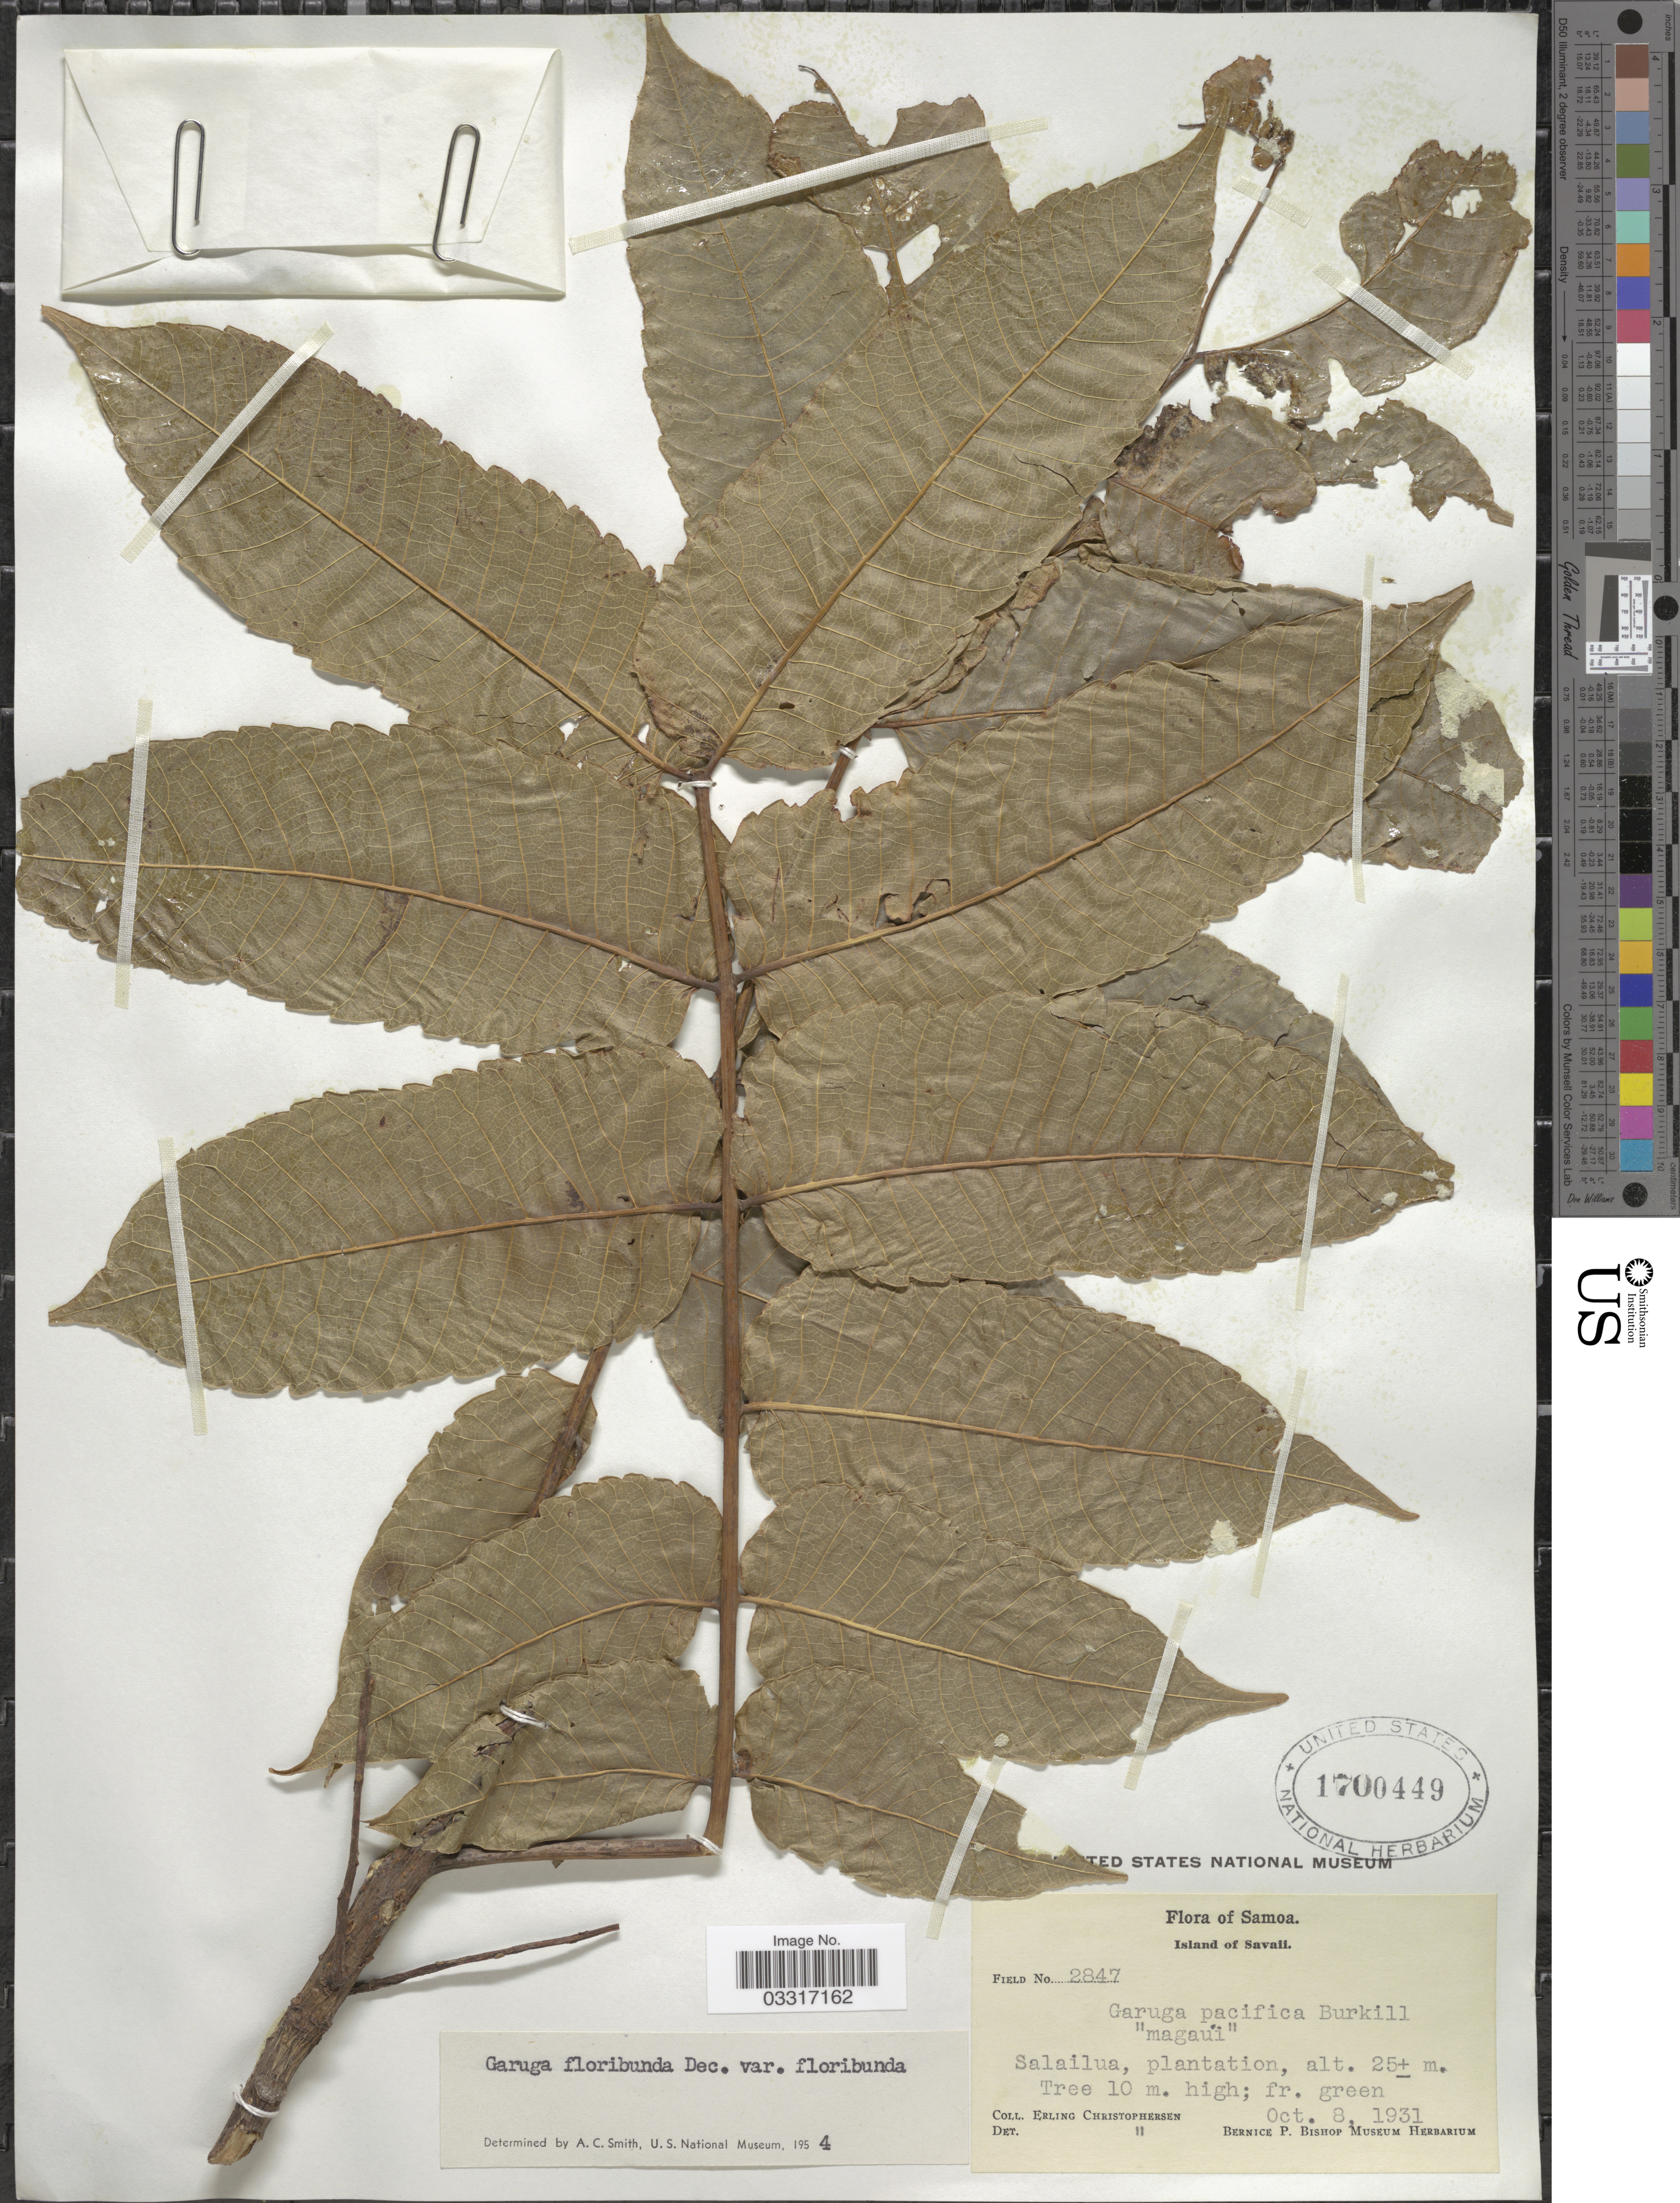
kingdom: Plantae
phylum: Tracheophyta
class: Magnoliopsida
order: Sapindales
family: Burseraceae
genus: Garuga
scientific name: Garuga floribunda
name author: Decne.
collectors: E. Christophersen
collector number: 2847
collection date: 1931-10-08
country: Samoa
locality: Samoa. Island of Savaii. Salailua plantation.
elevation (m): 25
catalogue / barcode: US 1700449